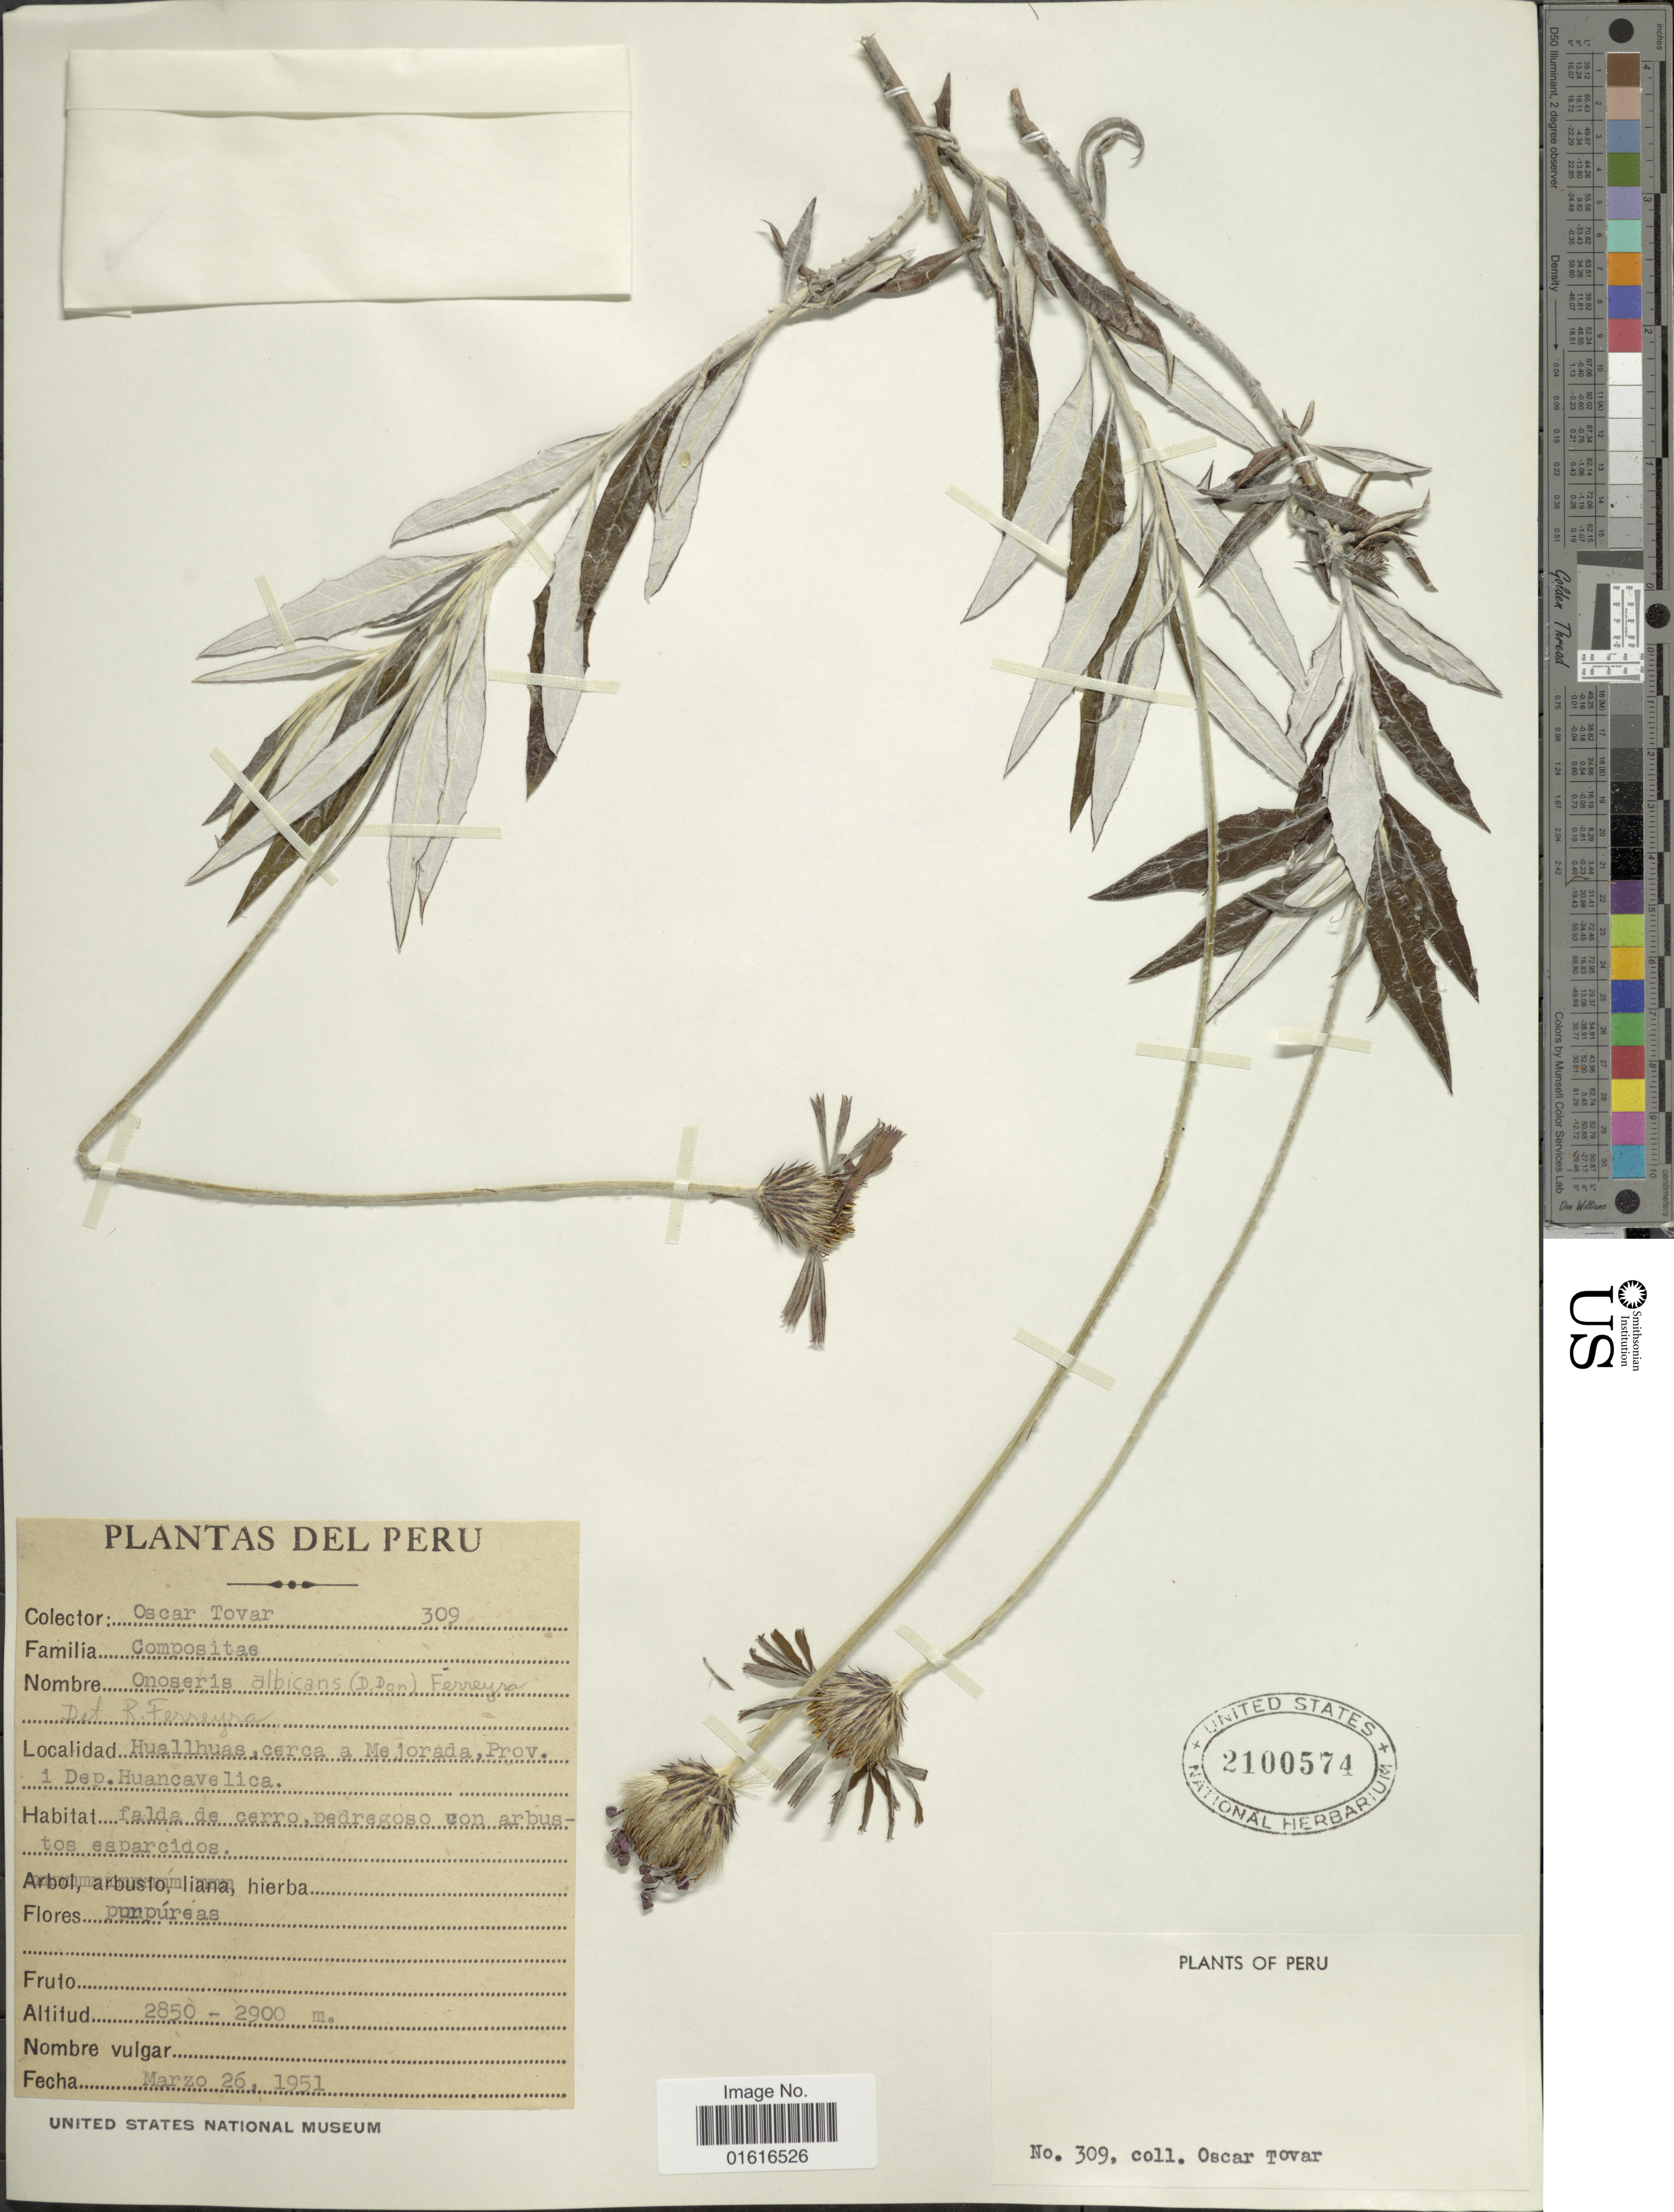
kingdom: Plantae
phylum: Tracheophyta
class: Magnoliopsida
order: Asterales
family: Asteraceae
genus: Onoseris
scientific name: Onoseris albicans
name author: (D. Don) Ferreyra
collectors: Ó. Tovar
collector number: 309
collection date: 1951-03-26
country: Peru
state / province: Huancavelica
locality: Huallhuas, cerca a Mejorada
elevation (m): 2850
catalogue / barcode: US 2100574